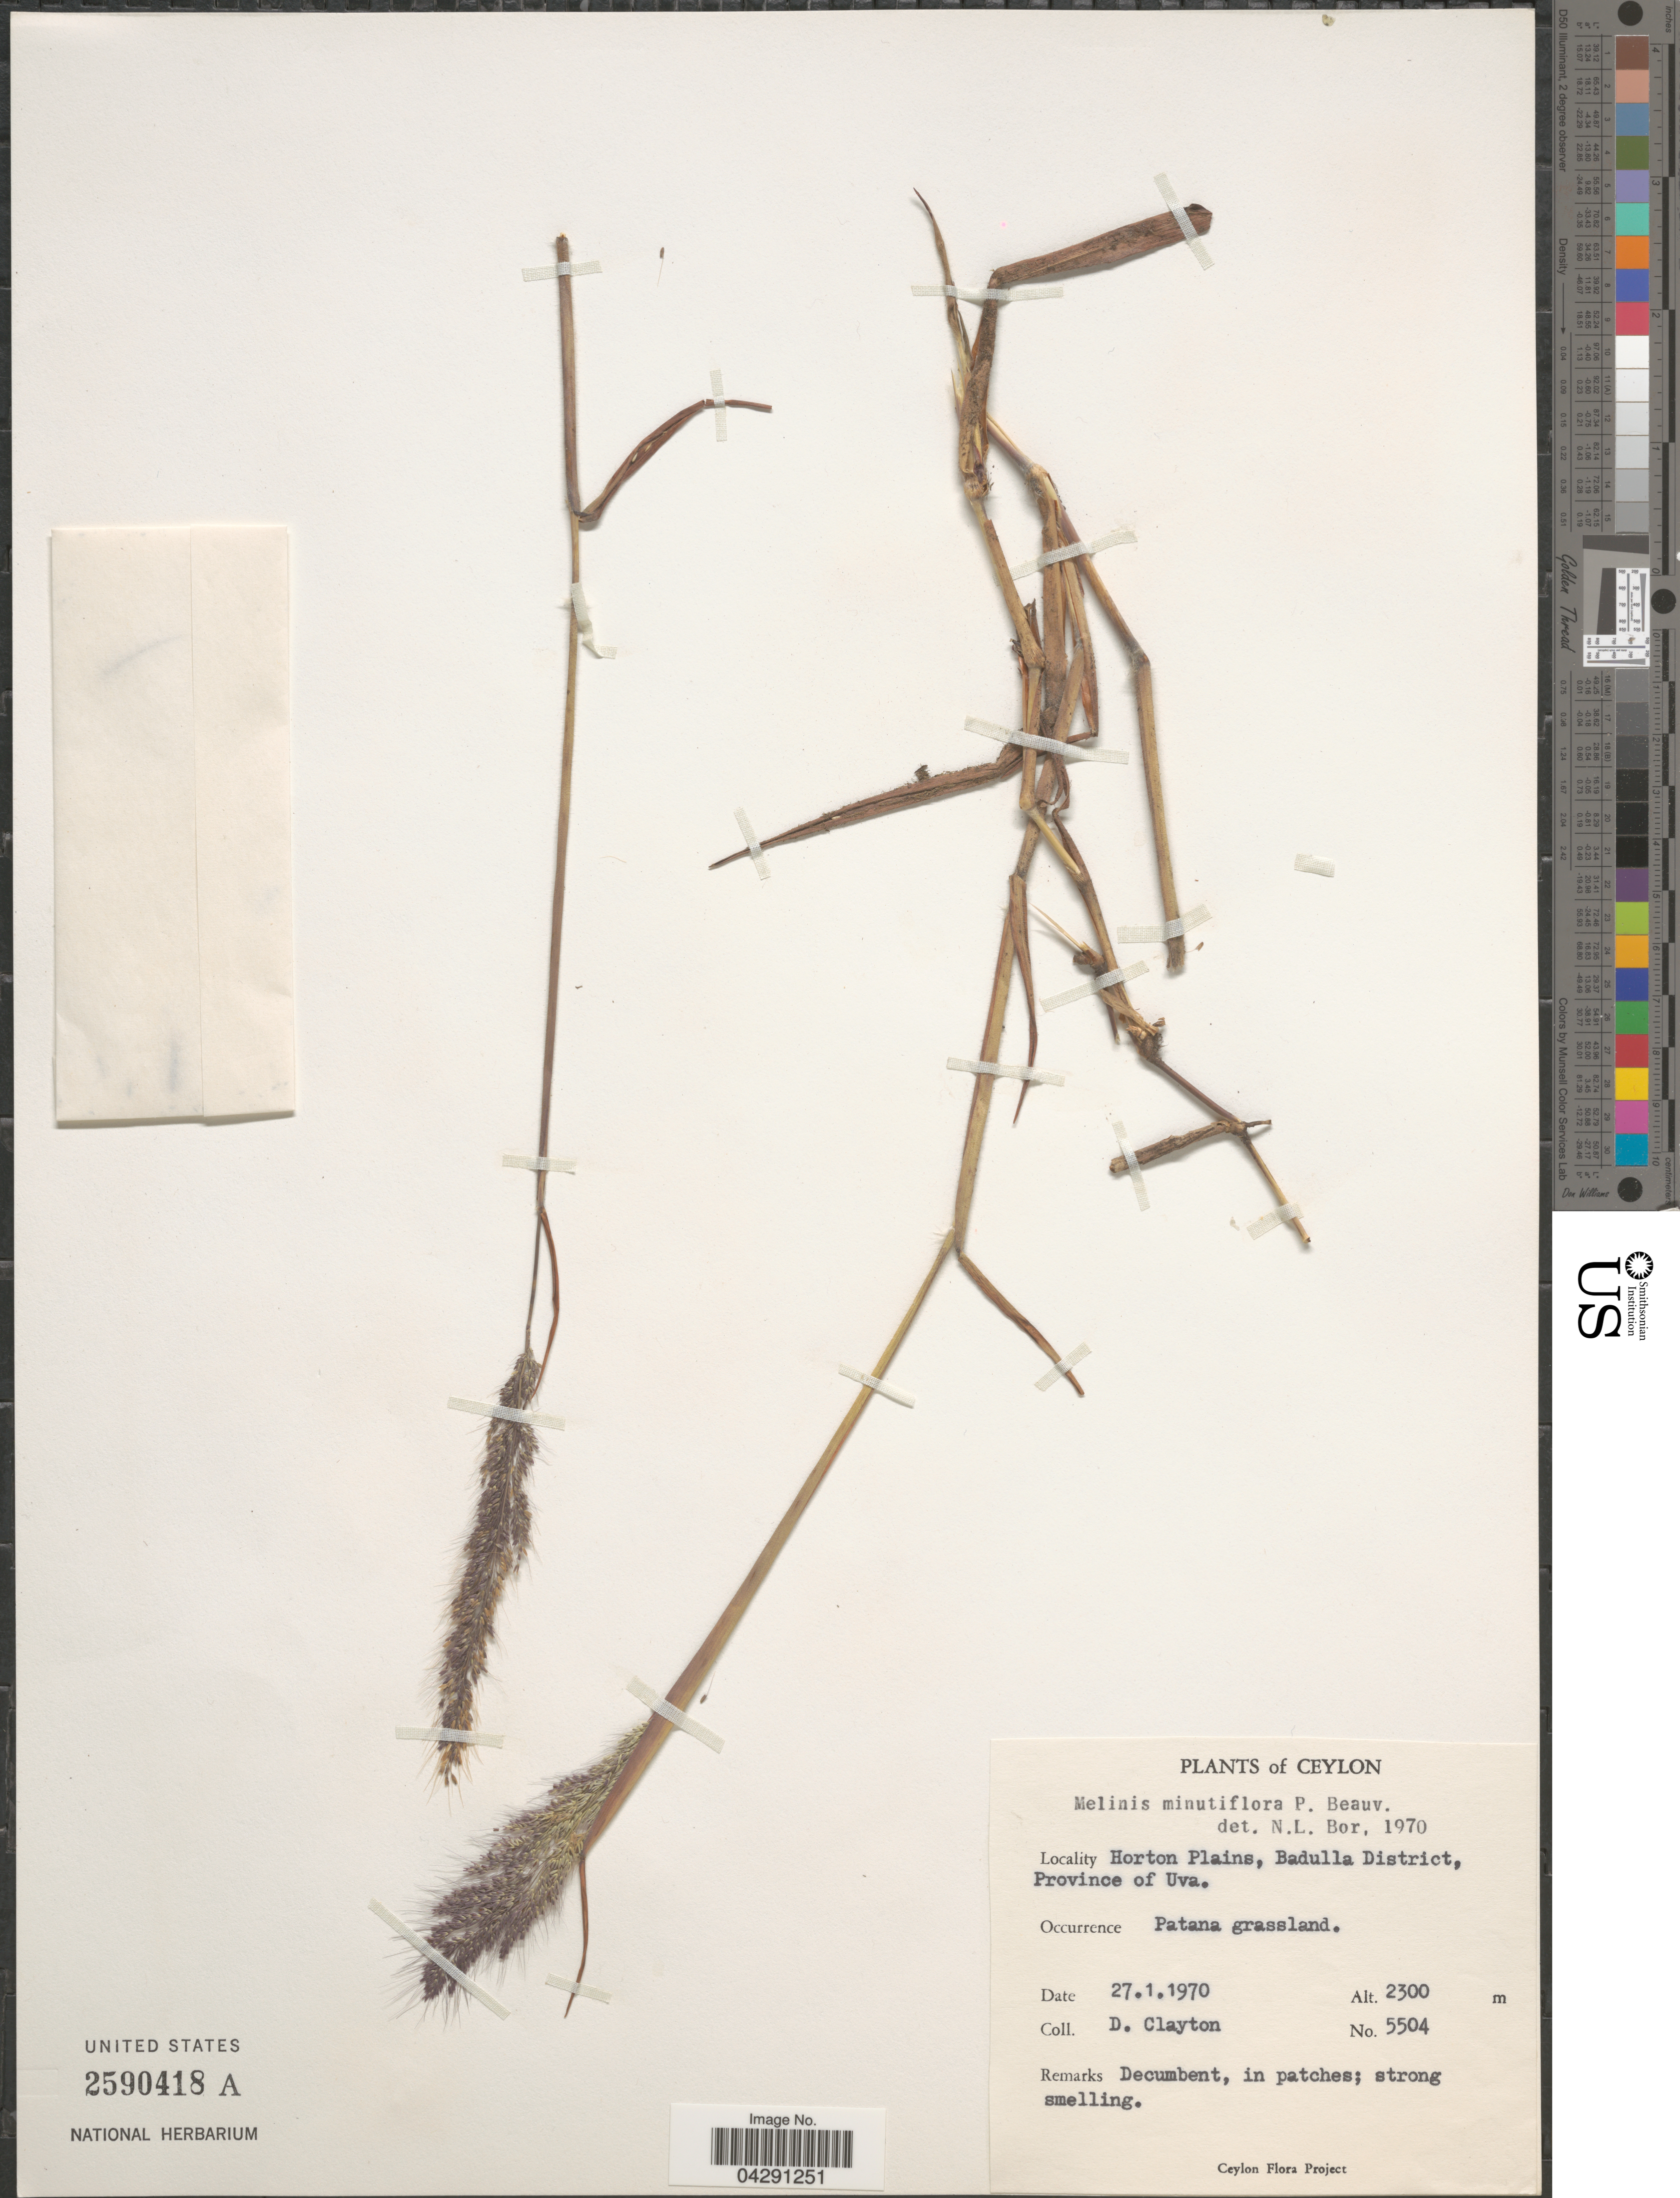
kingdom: Plantae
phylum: Tracheophyta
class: Liliopsida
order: Poales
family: Poaceae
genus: Melinis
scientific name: Melinis minutiflora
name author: P. Beauv.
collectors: D. Clayton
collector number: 5504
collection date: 1970-01-27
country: Sri Lanka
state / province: Uva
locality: Ceylon. Horton Plains, Badulla District.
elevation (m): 2300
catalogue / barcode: US 2590418A